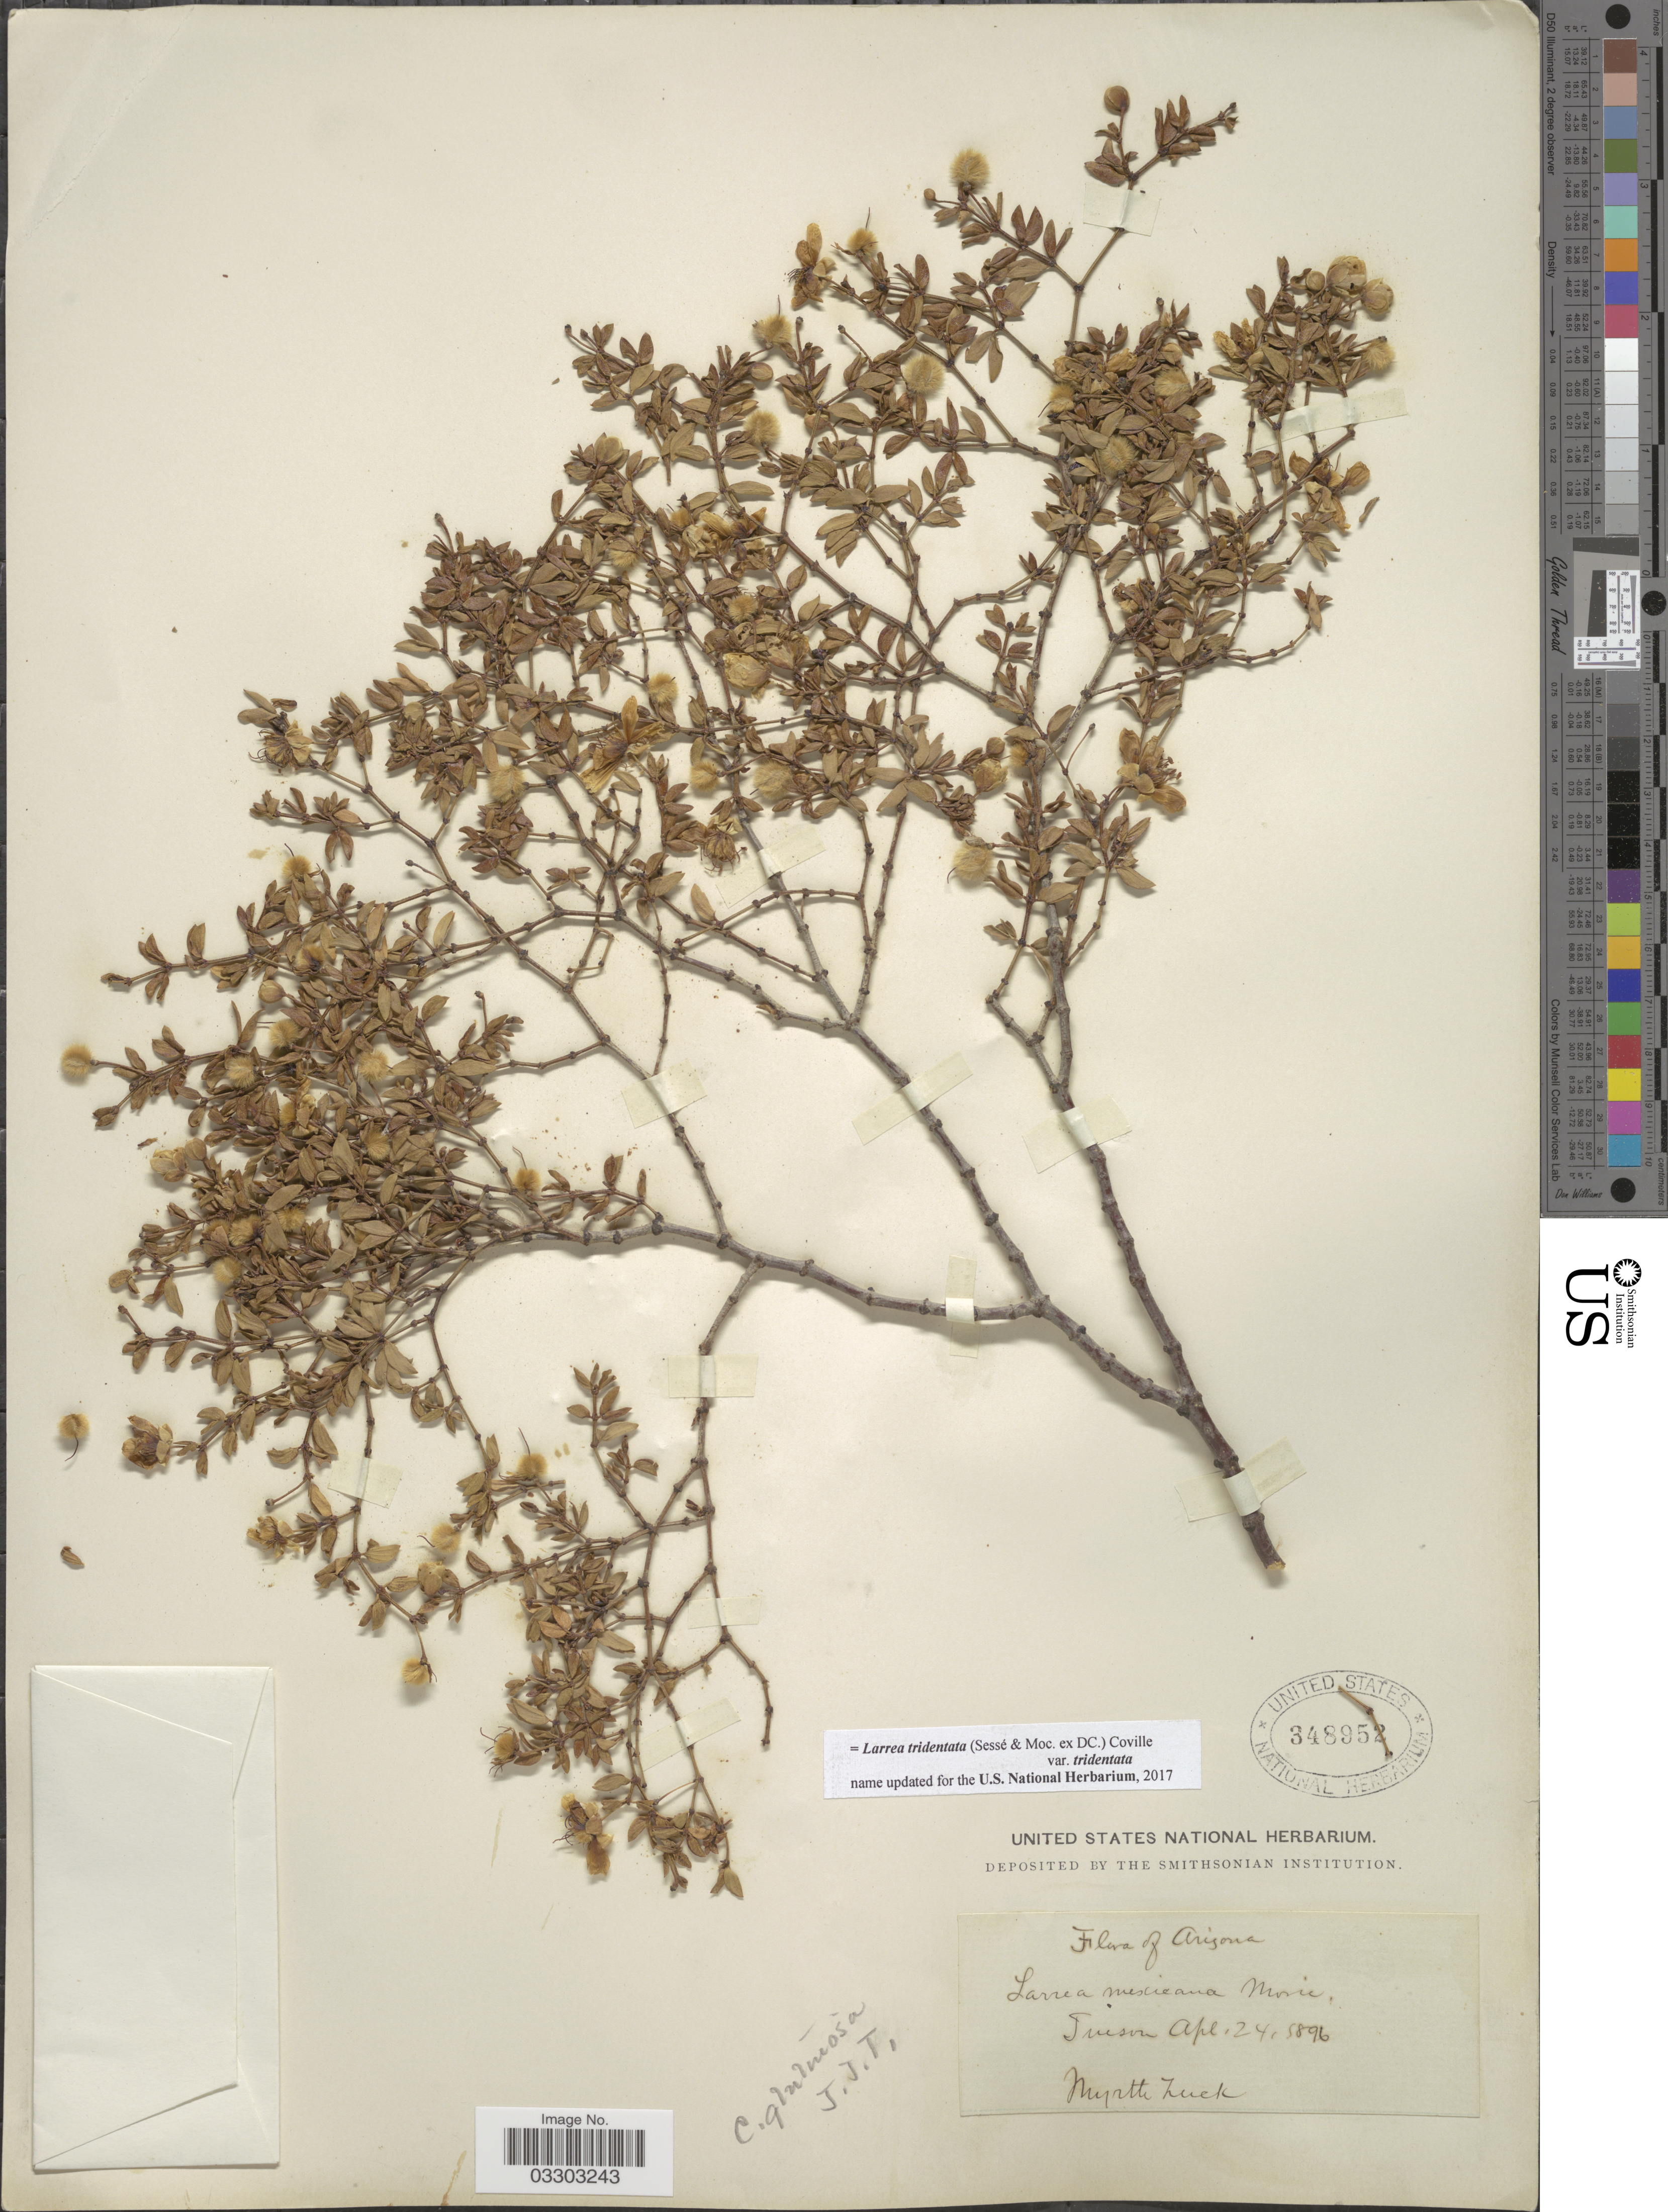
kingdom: Plantae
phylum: Tracheophyta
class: Magnoliopsida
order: Zygophyllales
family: Zygophyllaceae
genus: Larrea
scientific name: Larrea tridentata var. tridentata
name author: (Sessé & Moc. ex DC.) Coville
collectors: M. Zuck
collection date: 1896-04-24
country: United States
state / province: Arizona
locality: Tucson.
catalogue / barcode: US 348952